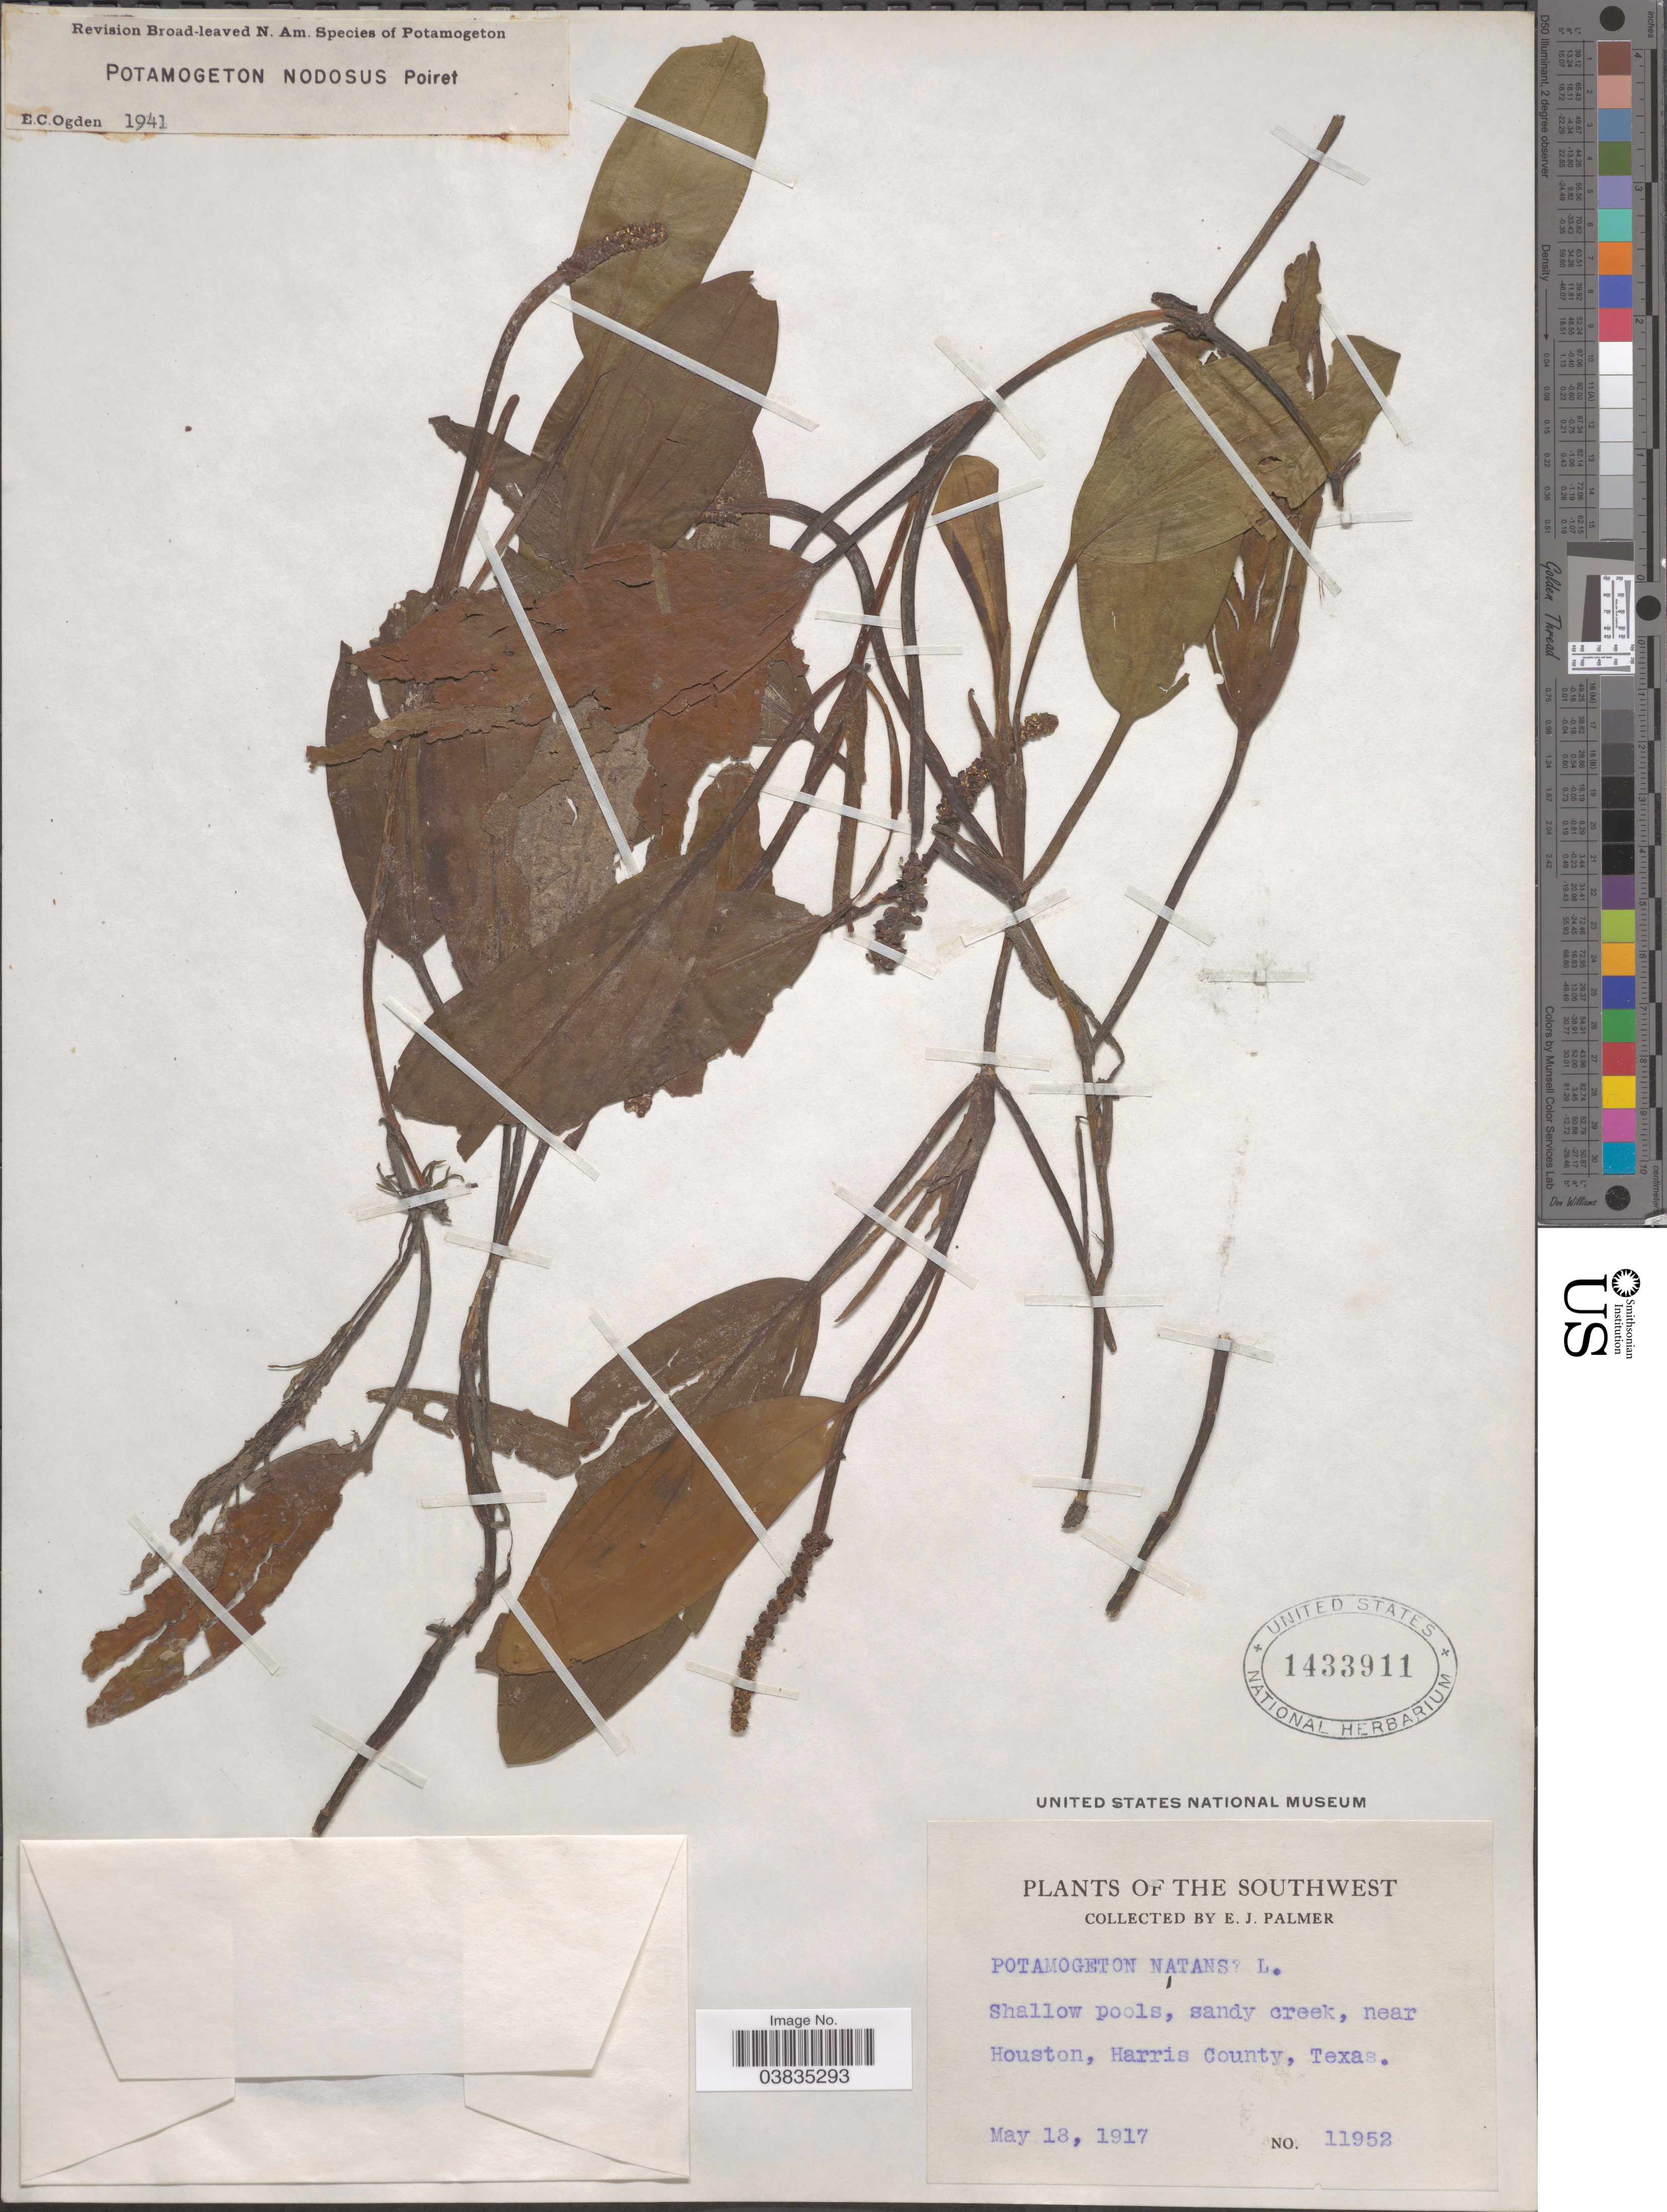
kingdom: Plantae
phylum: Tracheophyta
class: Liliopsida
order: Alismatales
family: Potamogetonaceae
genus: Potamogeton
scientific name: Potamogeton nodosus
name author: Poir.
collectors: E. J. Palmer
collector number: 11952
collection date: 1917-05-18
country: United States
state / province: Texas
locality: The Southwest. Houston, Harris County.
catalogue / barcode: US 1433911